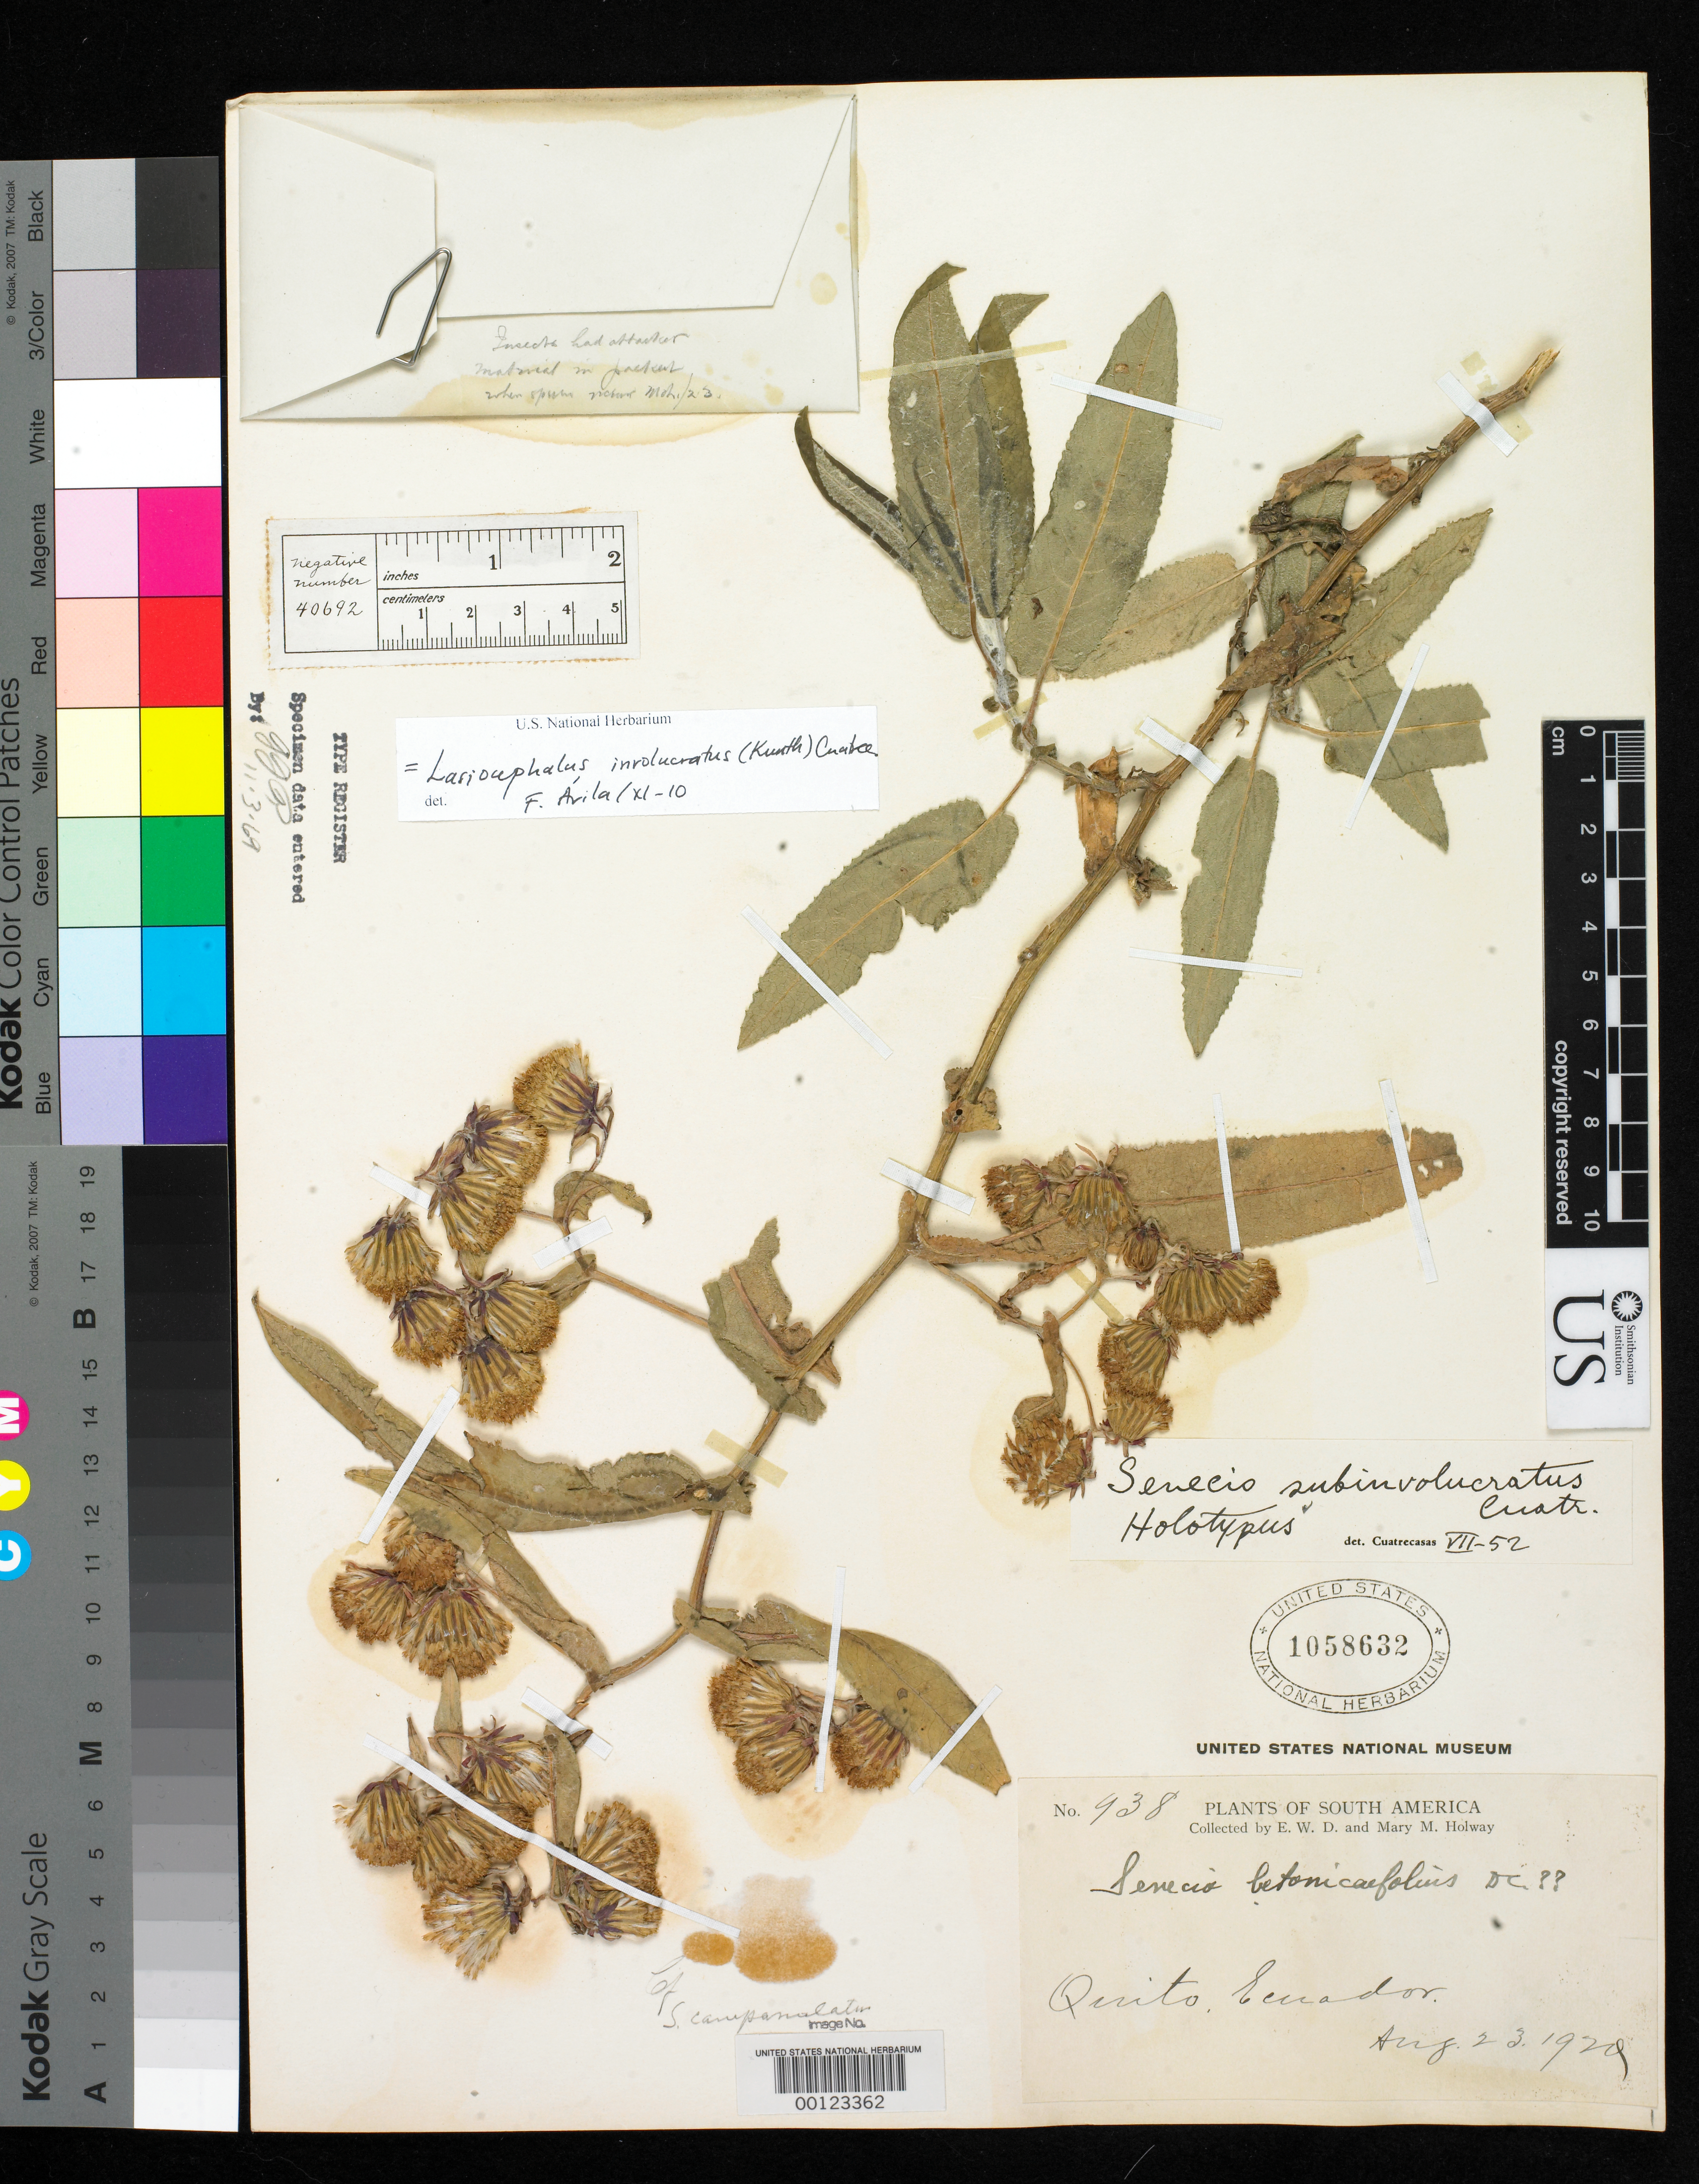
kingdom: Plantae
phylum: Tracheophyta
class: Magnoliopsida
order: Asterales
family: Asteraceae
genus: Senecio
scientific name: Senecio subinvolucratus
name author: Cuatrec.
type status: Holotype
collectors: E. W. D. Holway & M. M. Holway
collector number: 938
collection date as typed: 23 Aug 1920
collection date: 1920-08-23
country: Ecuador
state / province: Pichincha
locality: Quito.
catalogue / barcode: US 1058632